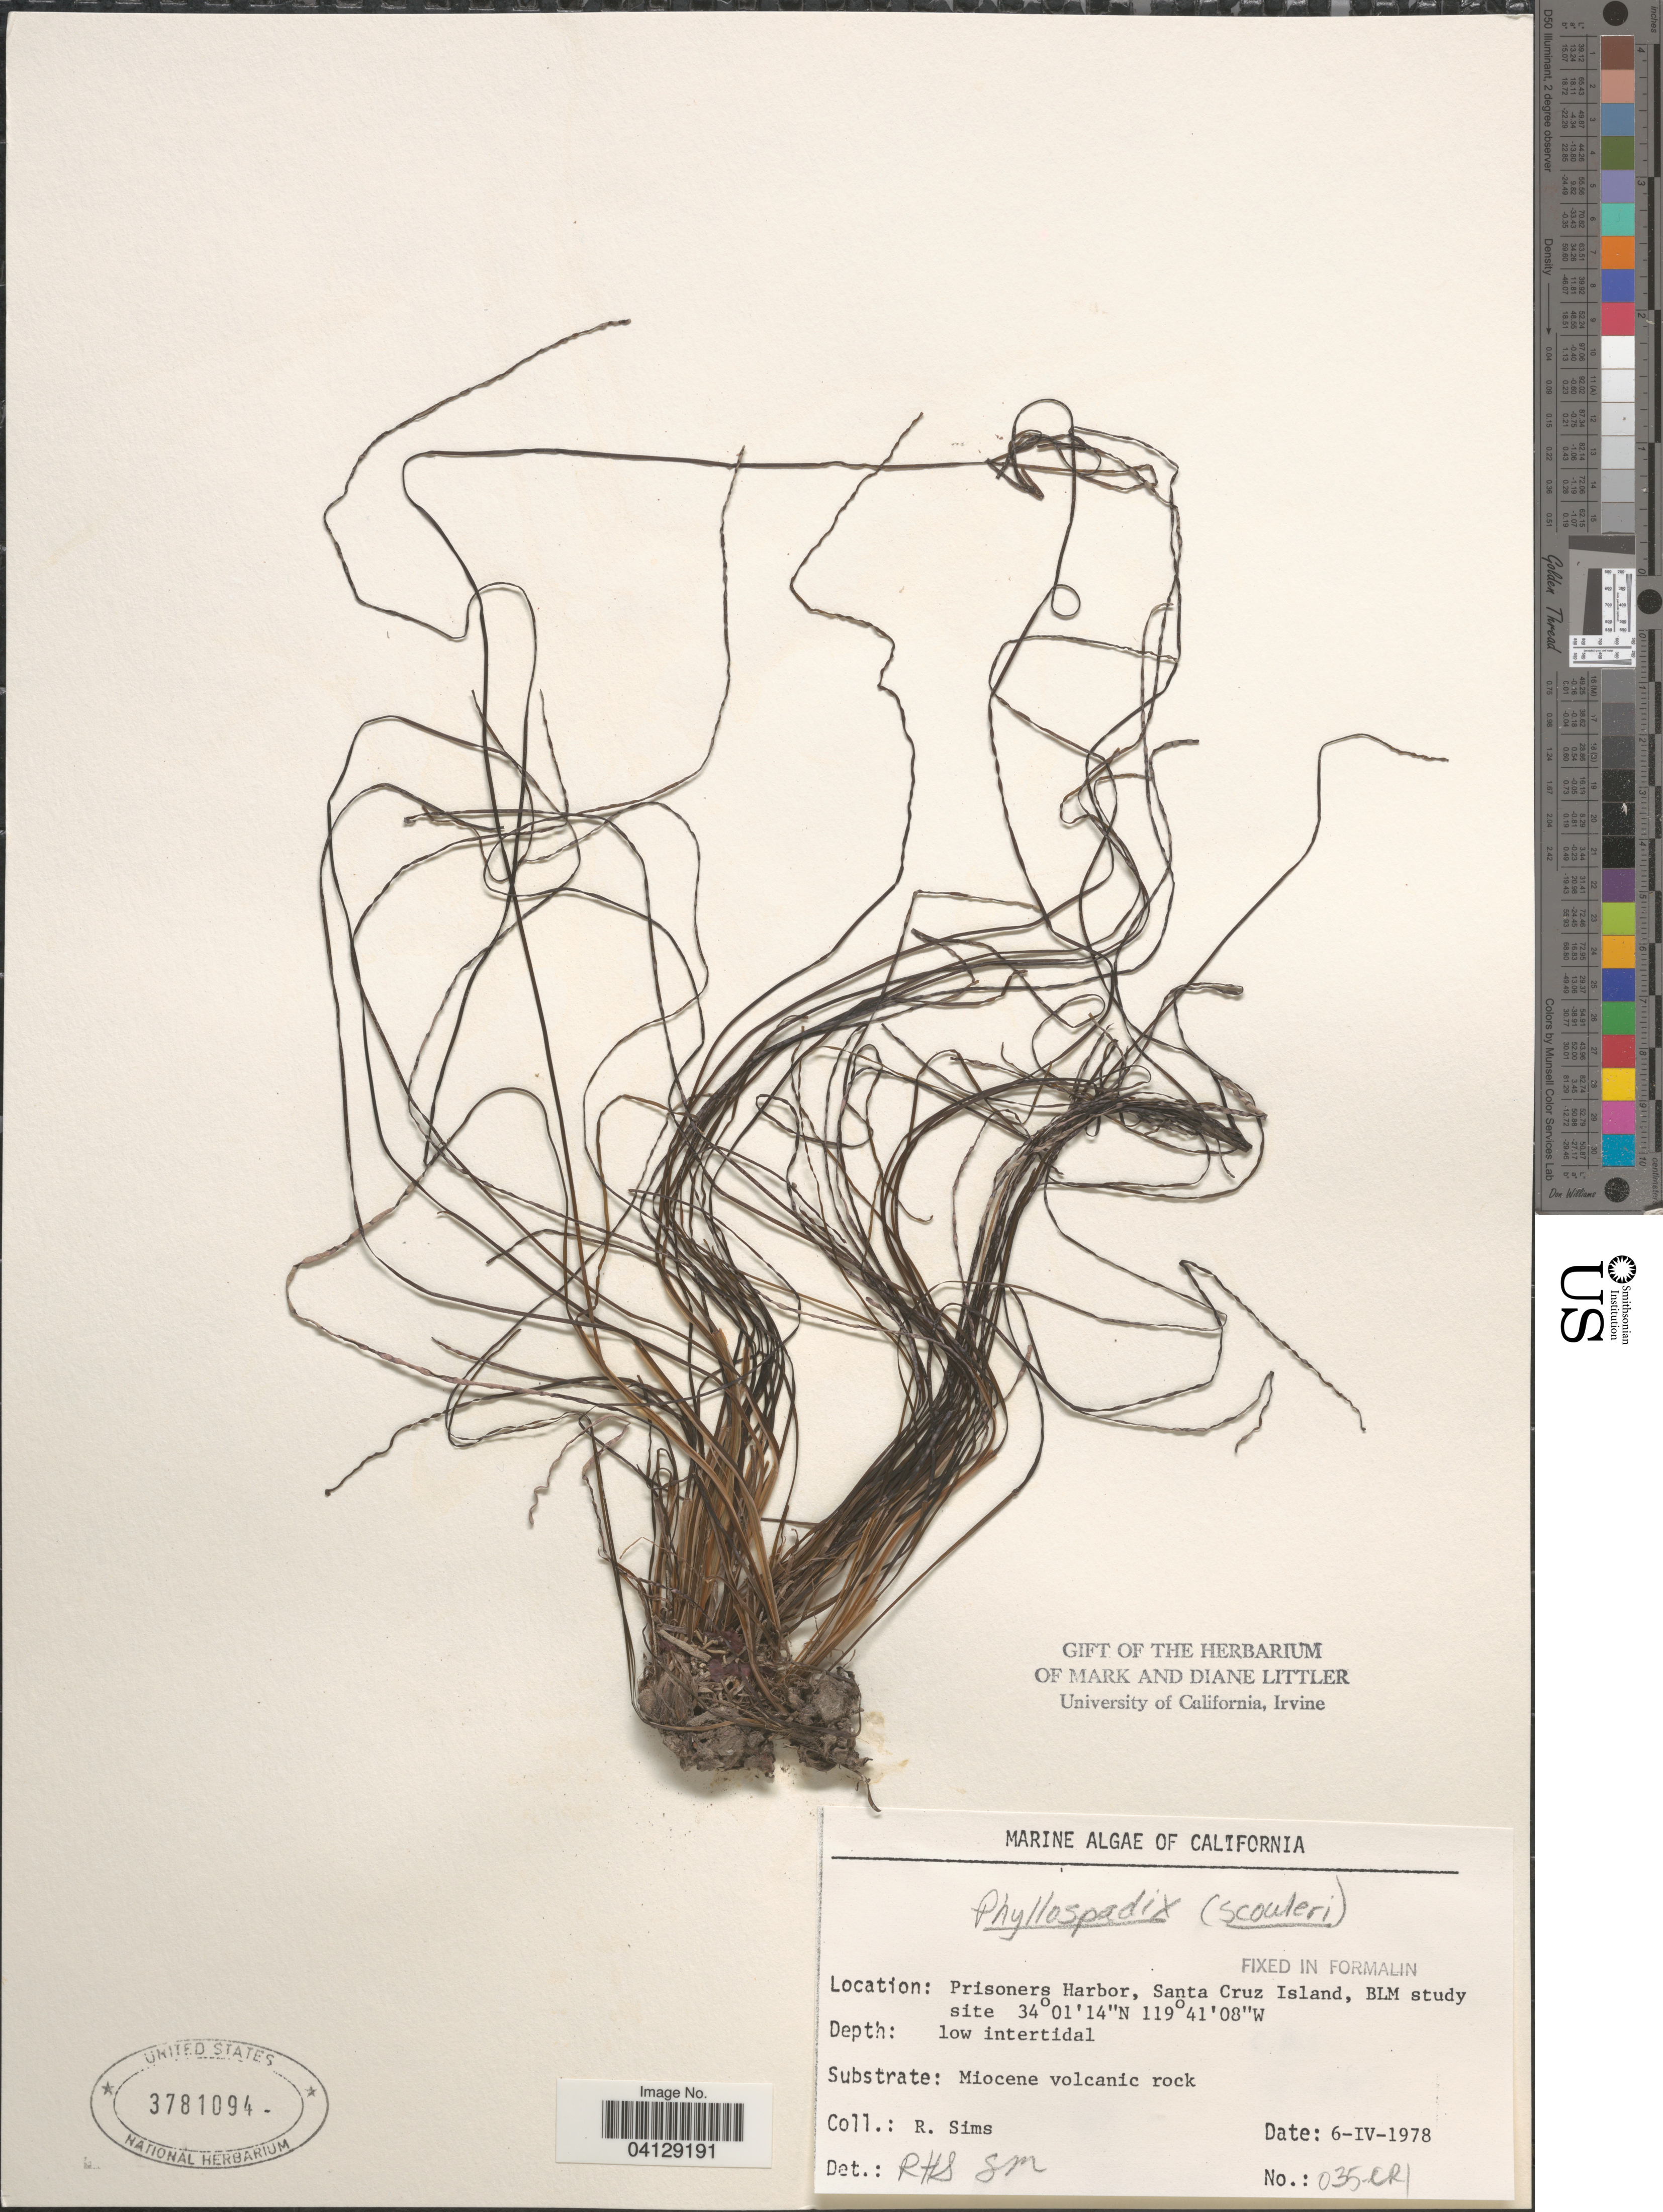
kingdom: Plantae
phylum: Tracheophyta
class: Liliopsida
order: Alismatales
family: Zosteraceae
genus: Phyllospadix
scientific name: Phyllospadix scouleri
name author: Hook.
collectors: R. Sims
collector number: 035-CRI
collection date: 1978-04-06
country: United States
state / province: California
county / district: Santa Barbara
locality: Prisoners Harbor, Santa Cruz Island, BLM study site.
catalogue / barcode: US 3781094